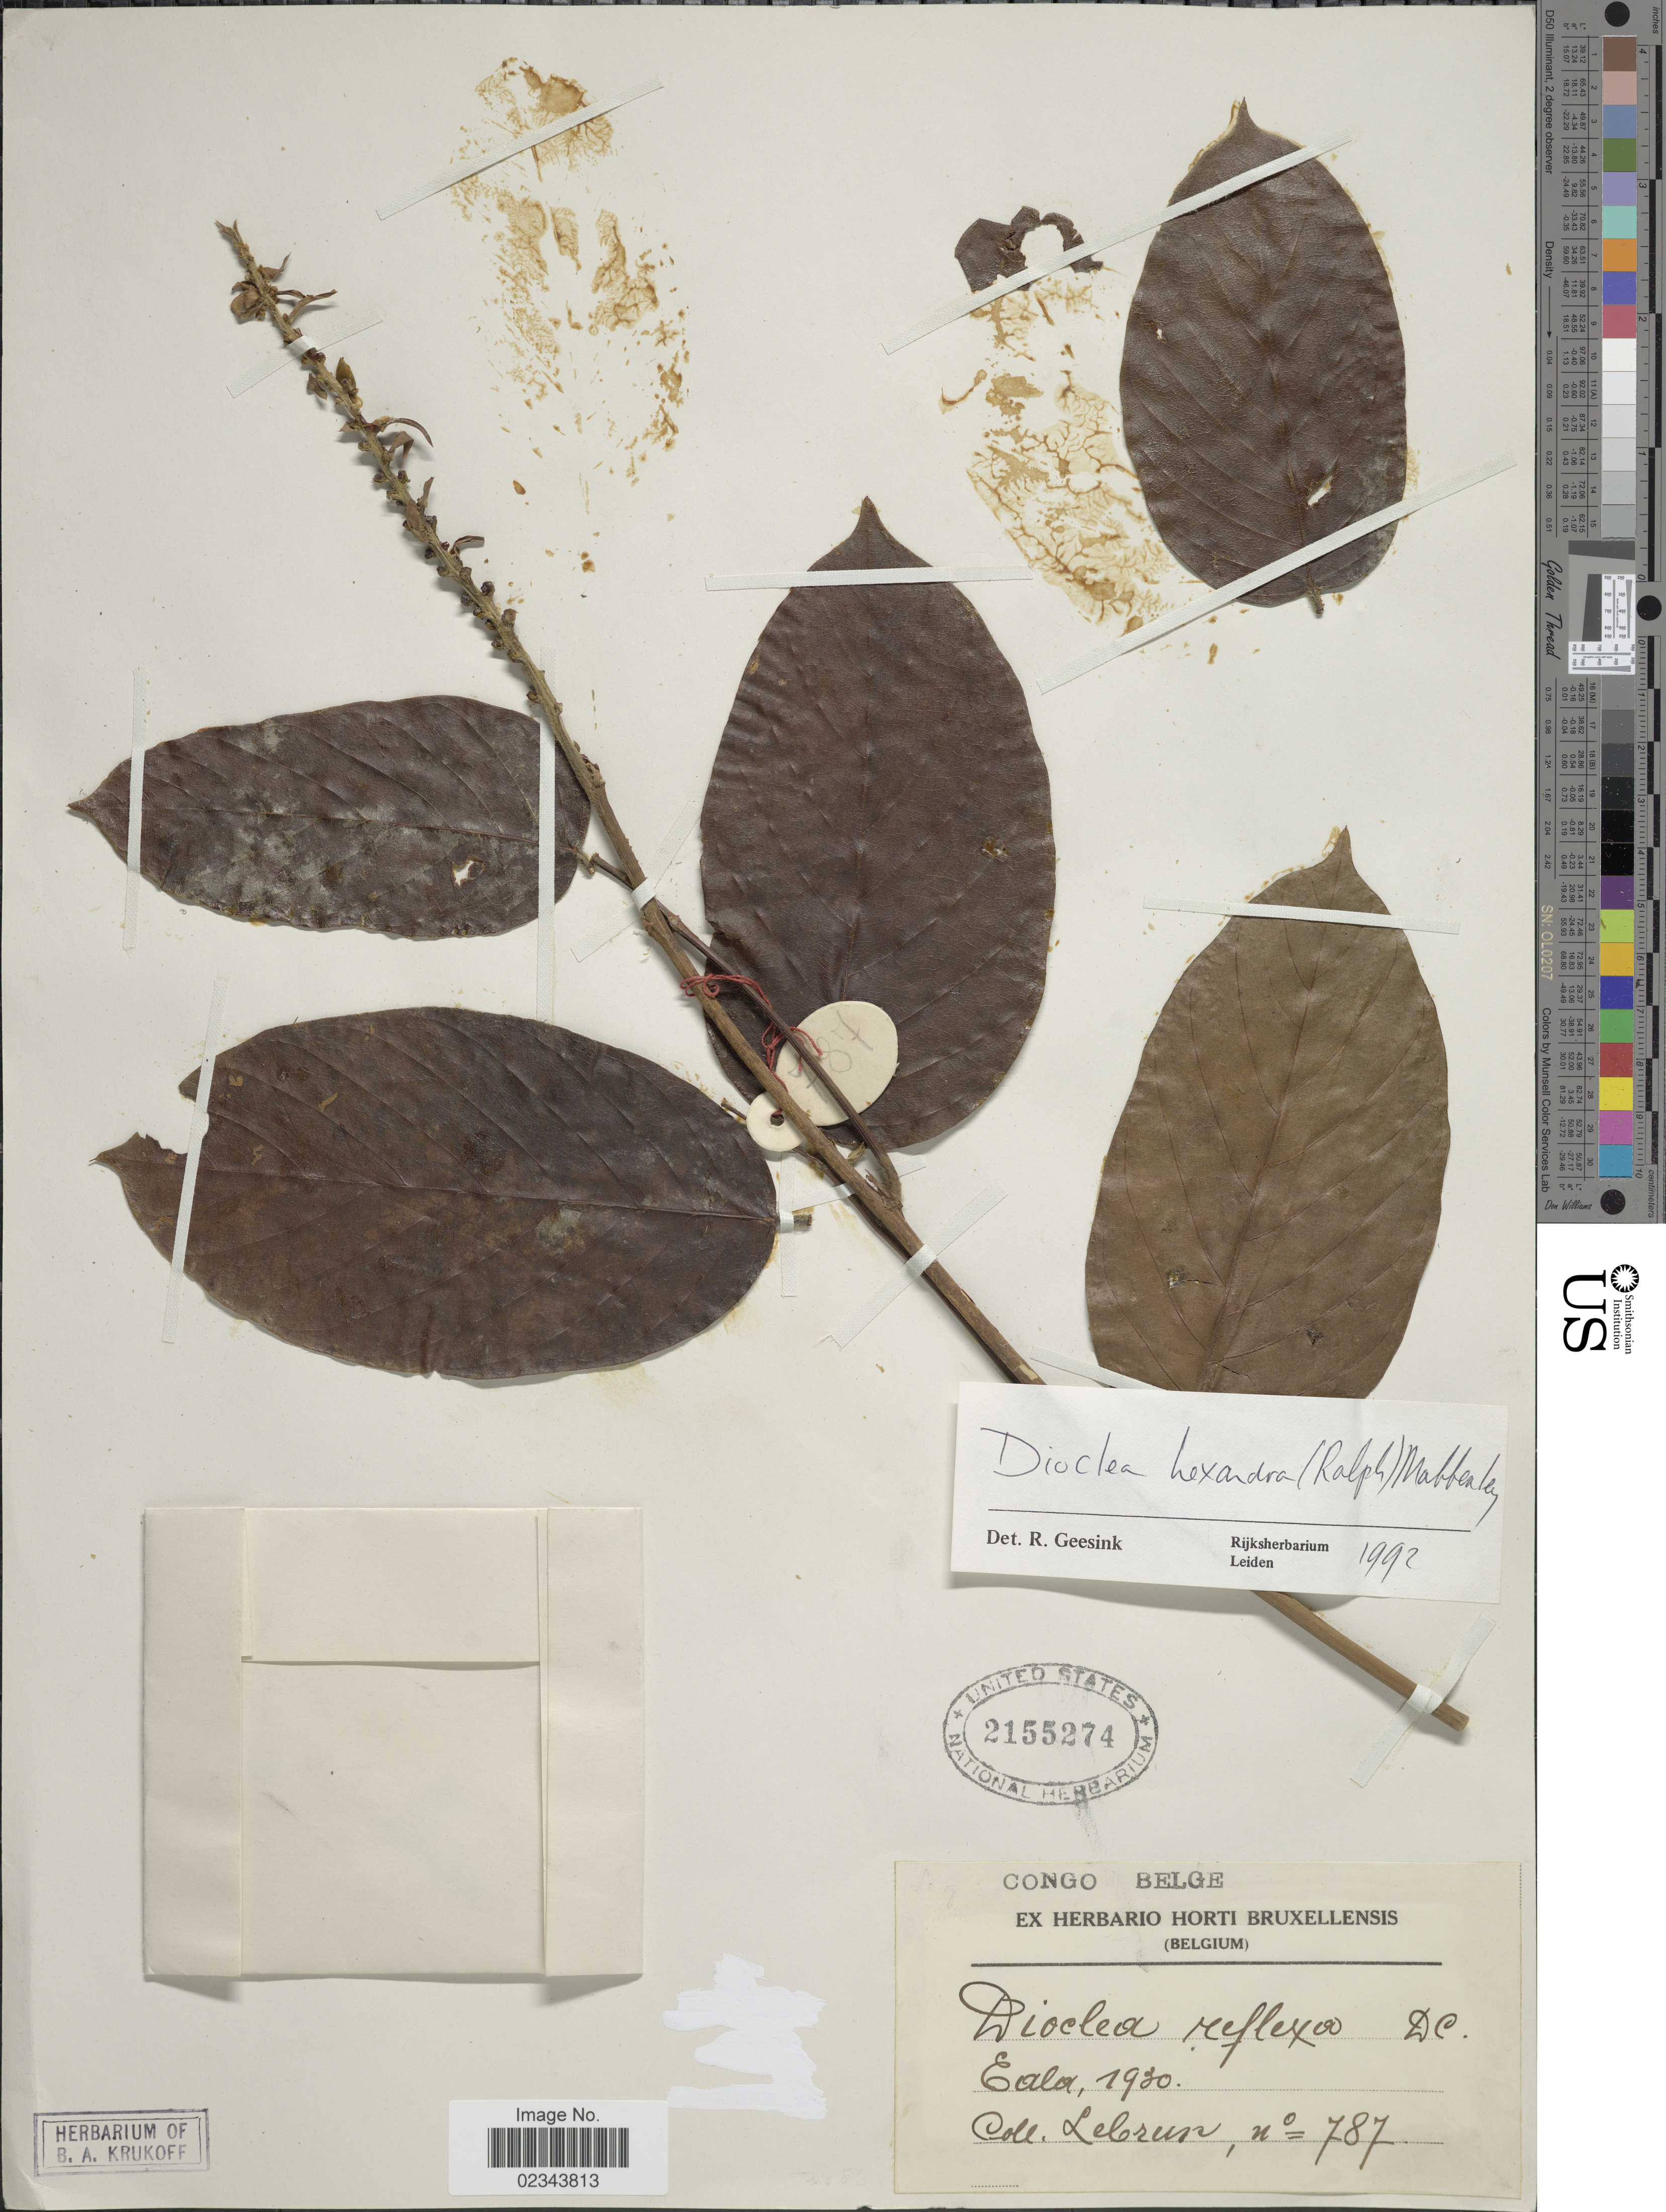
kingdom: Plantae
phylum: Tracheophyta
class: Magnoliopsida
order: Fabales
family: Fabaceae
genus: Macropsychanthus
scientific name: Macropsychanthus hexander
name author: (Ralph) L.P. Queiroz & Snak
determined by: Strong, Mark T., (BOT), Smithsonian Institution - National Museum of Natural History (UNITED STATES)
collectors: J.A. Lebrun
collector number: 787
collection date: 1930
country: Congo, Democratic Republic of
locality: Congo Belge. Eala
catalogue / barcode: US 2155274